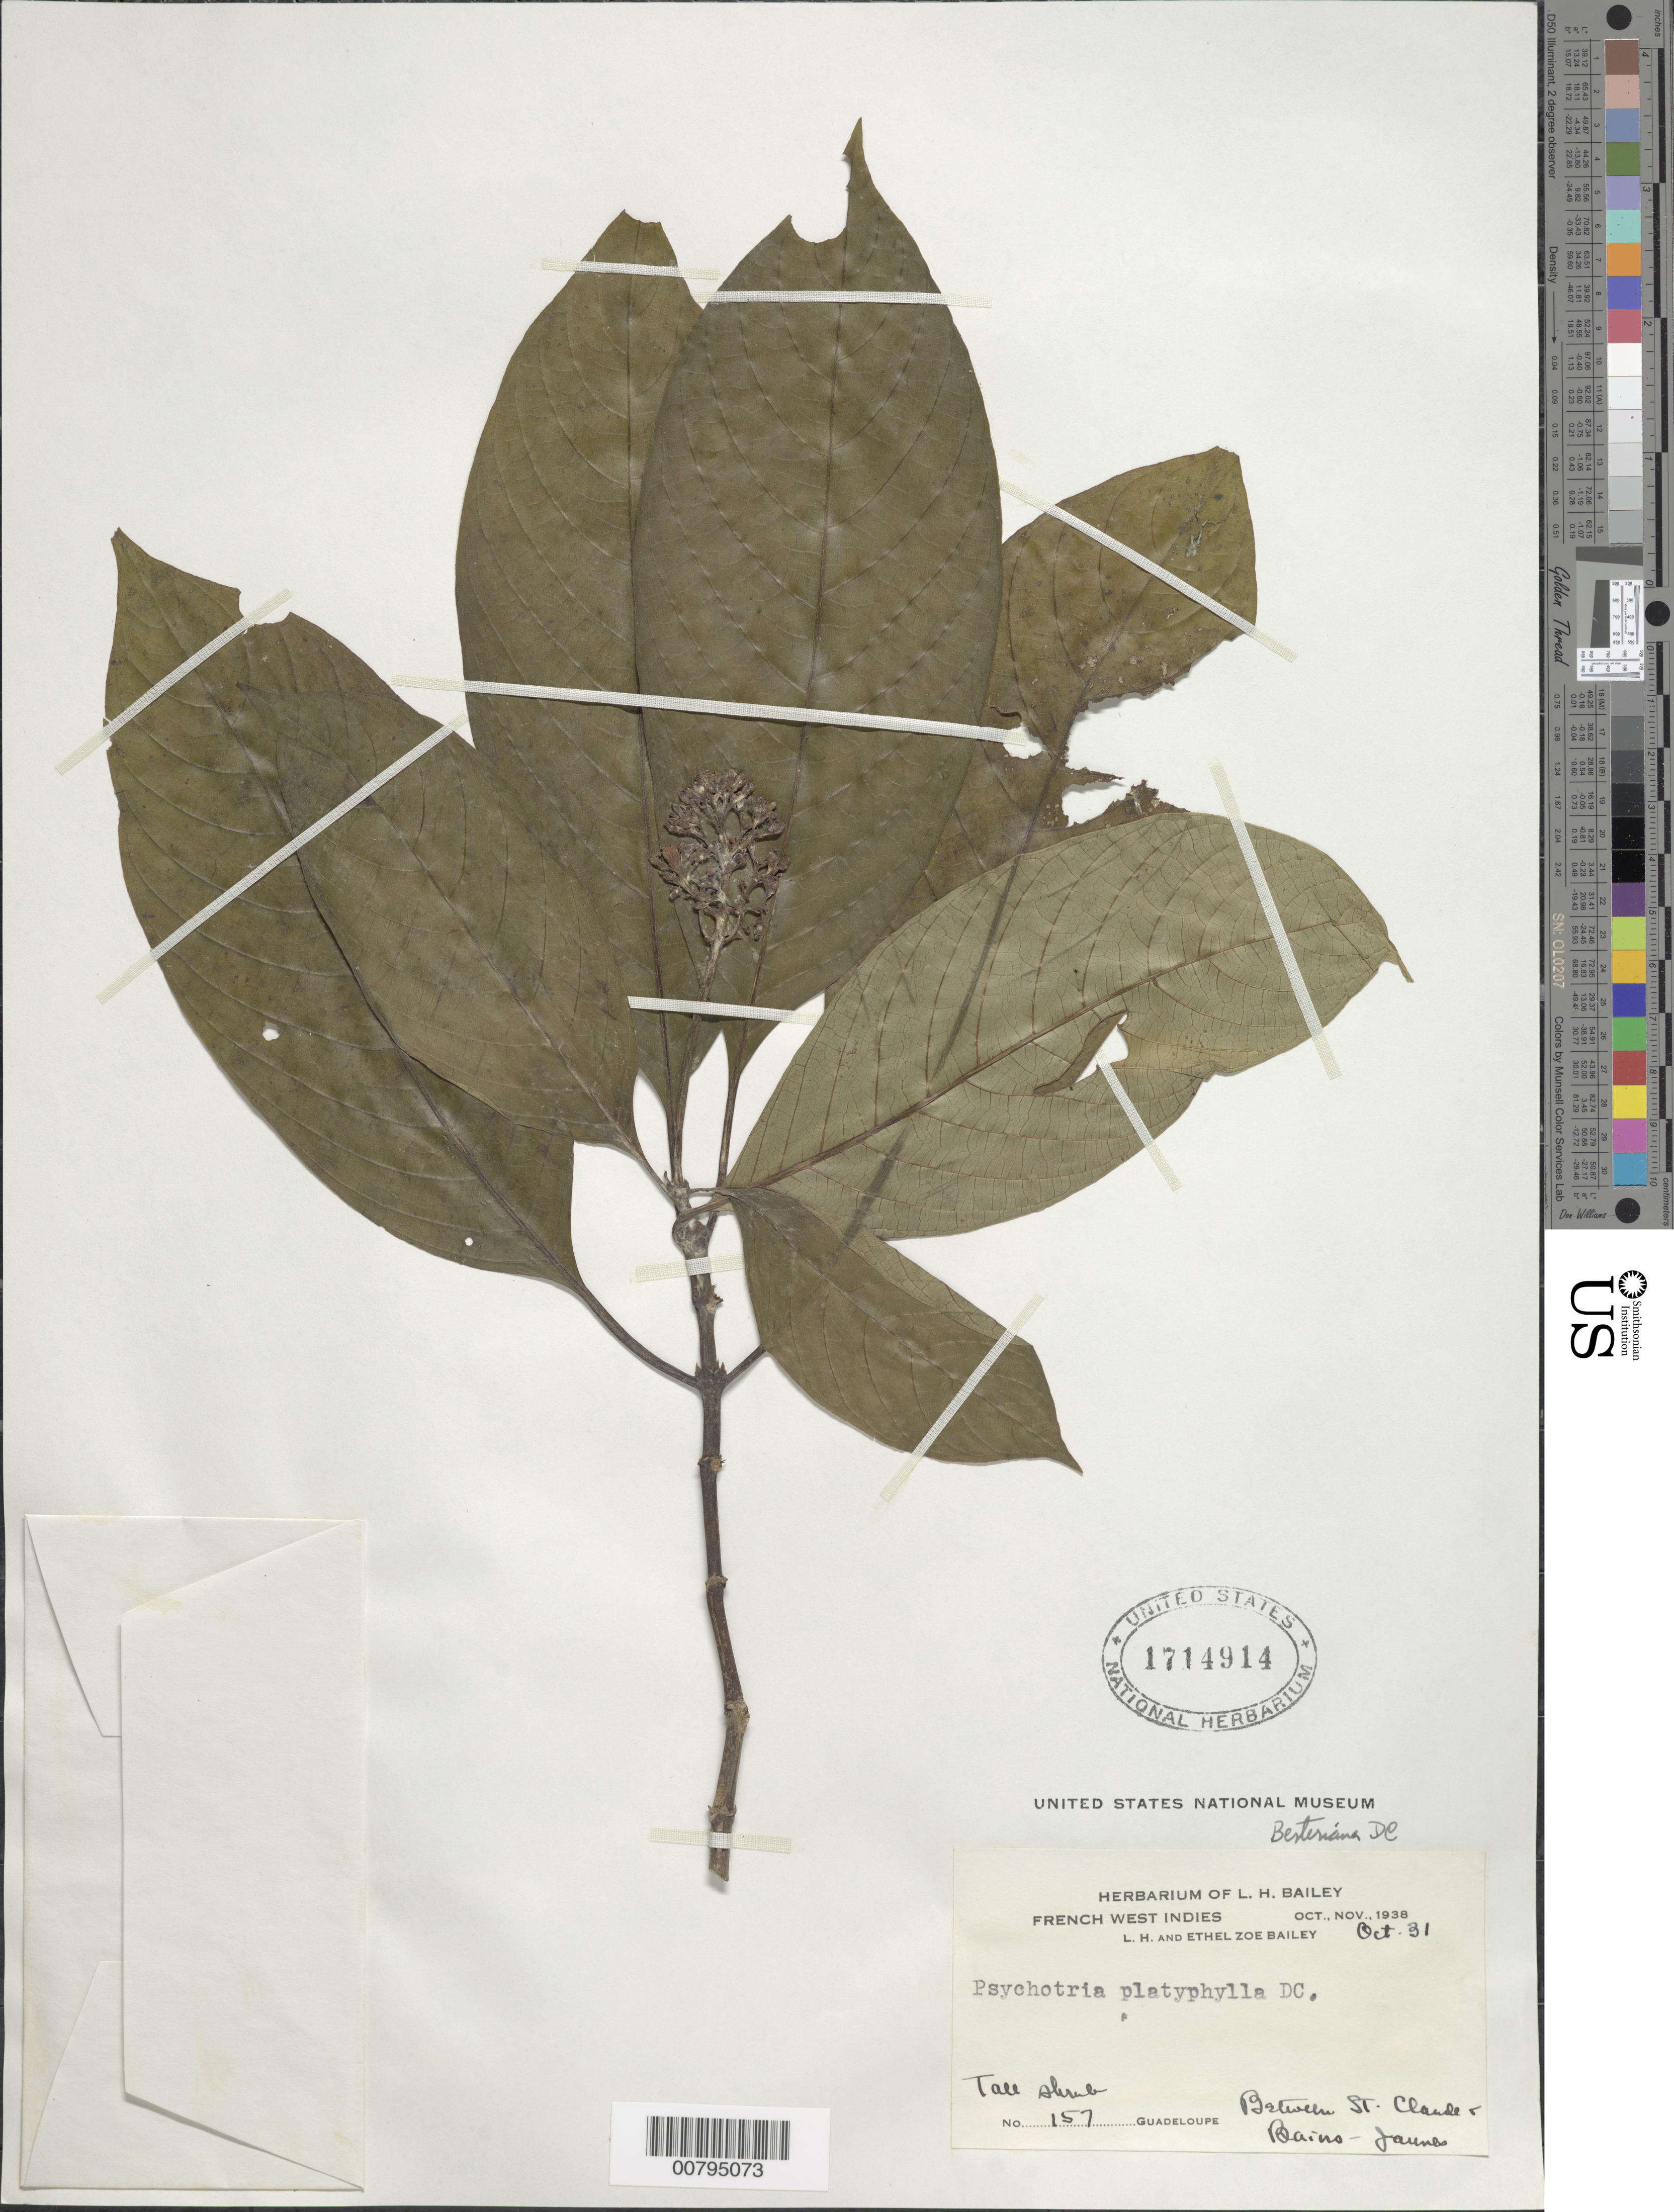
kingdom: Plantae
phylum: Tracheophyta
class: Magnoliopsida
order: Gentianales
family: Rubiaceae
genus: Psychotria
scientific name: Psychotria berteroana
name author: DC.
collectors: L. H. Bailey & E. Z. Bailey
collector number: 157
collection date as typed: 31 Oct 1938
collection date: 1938-10-31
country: Guadeloupe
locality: Between St. Claude and Bains-Jaune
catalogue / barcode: US 1714914